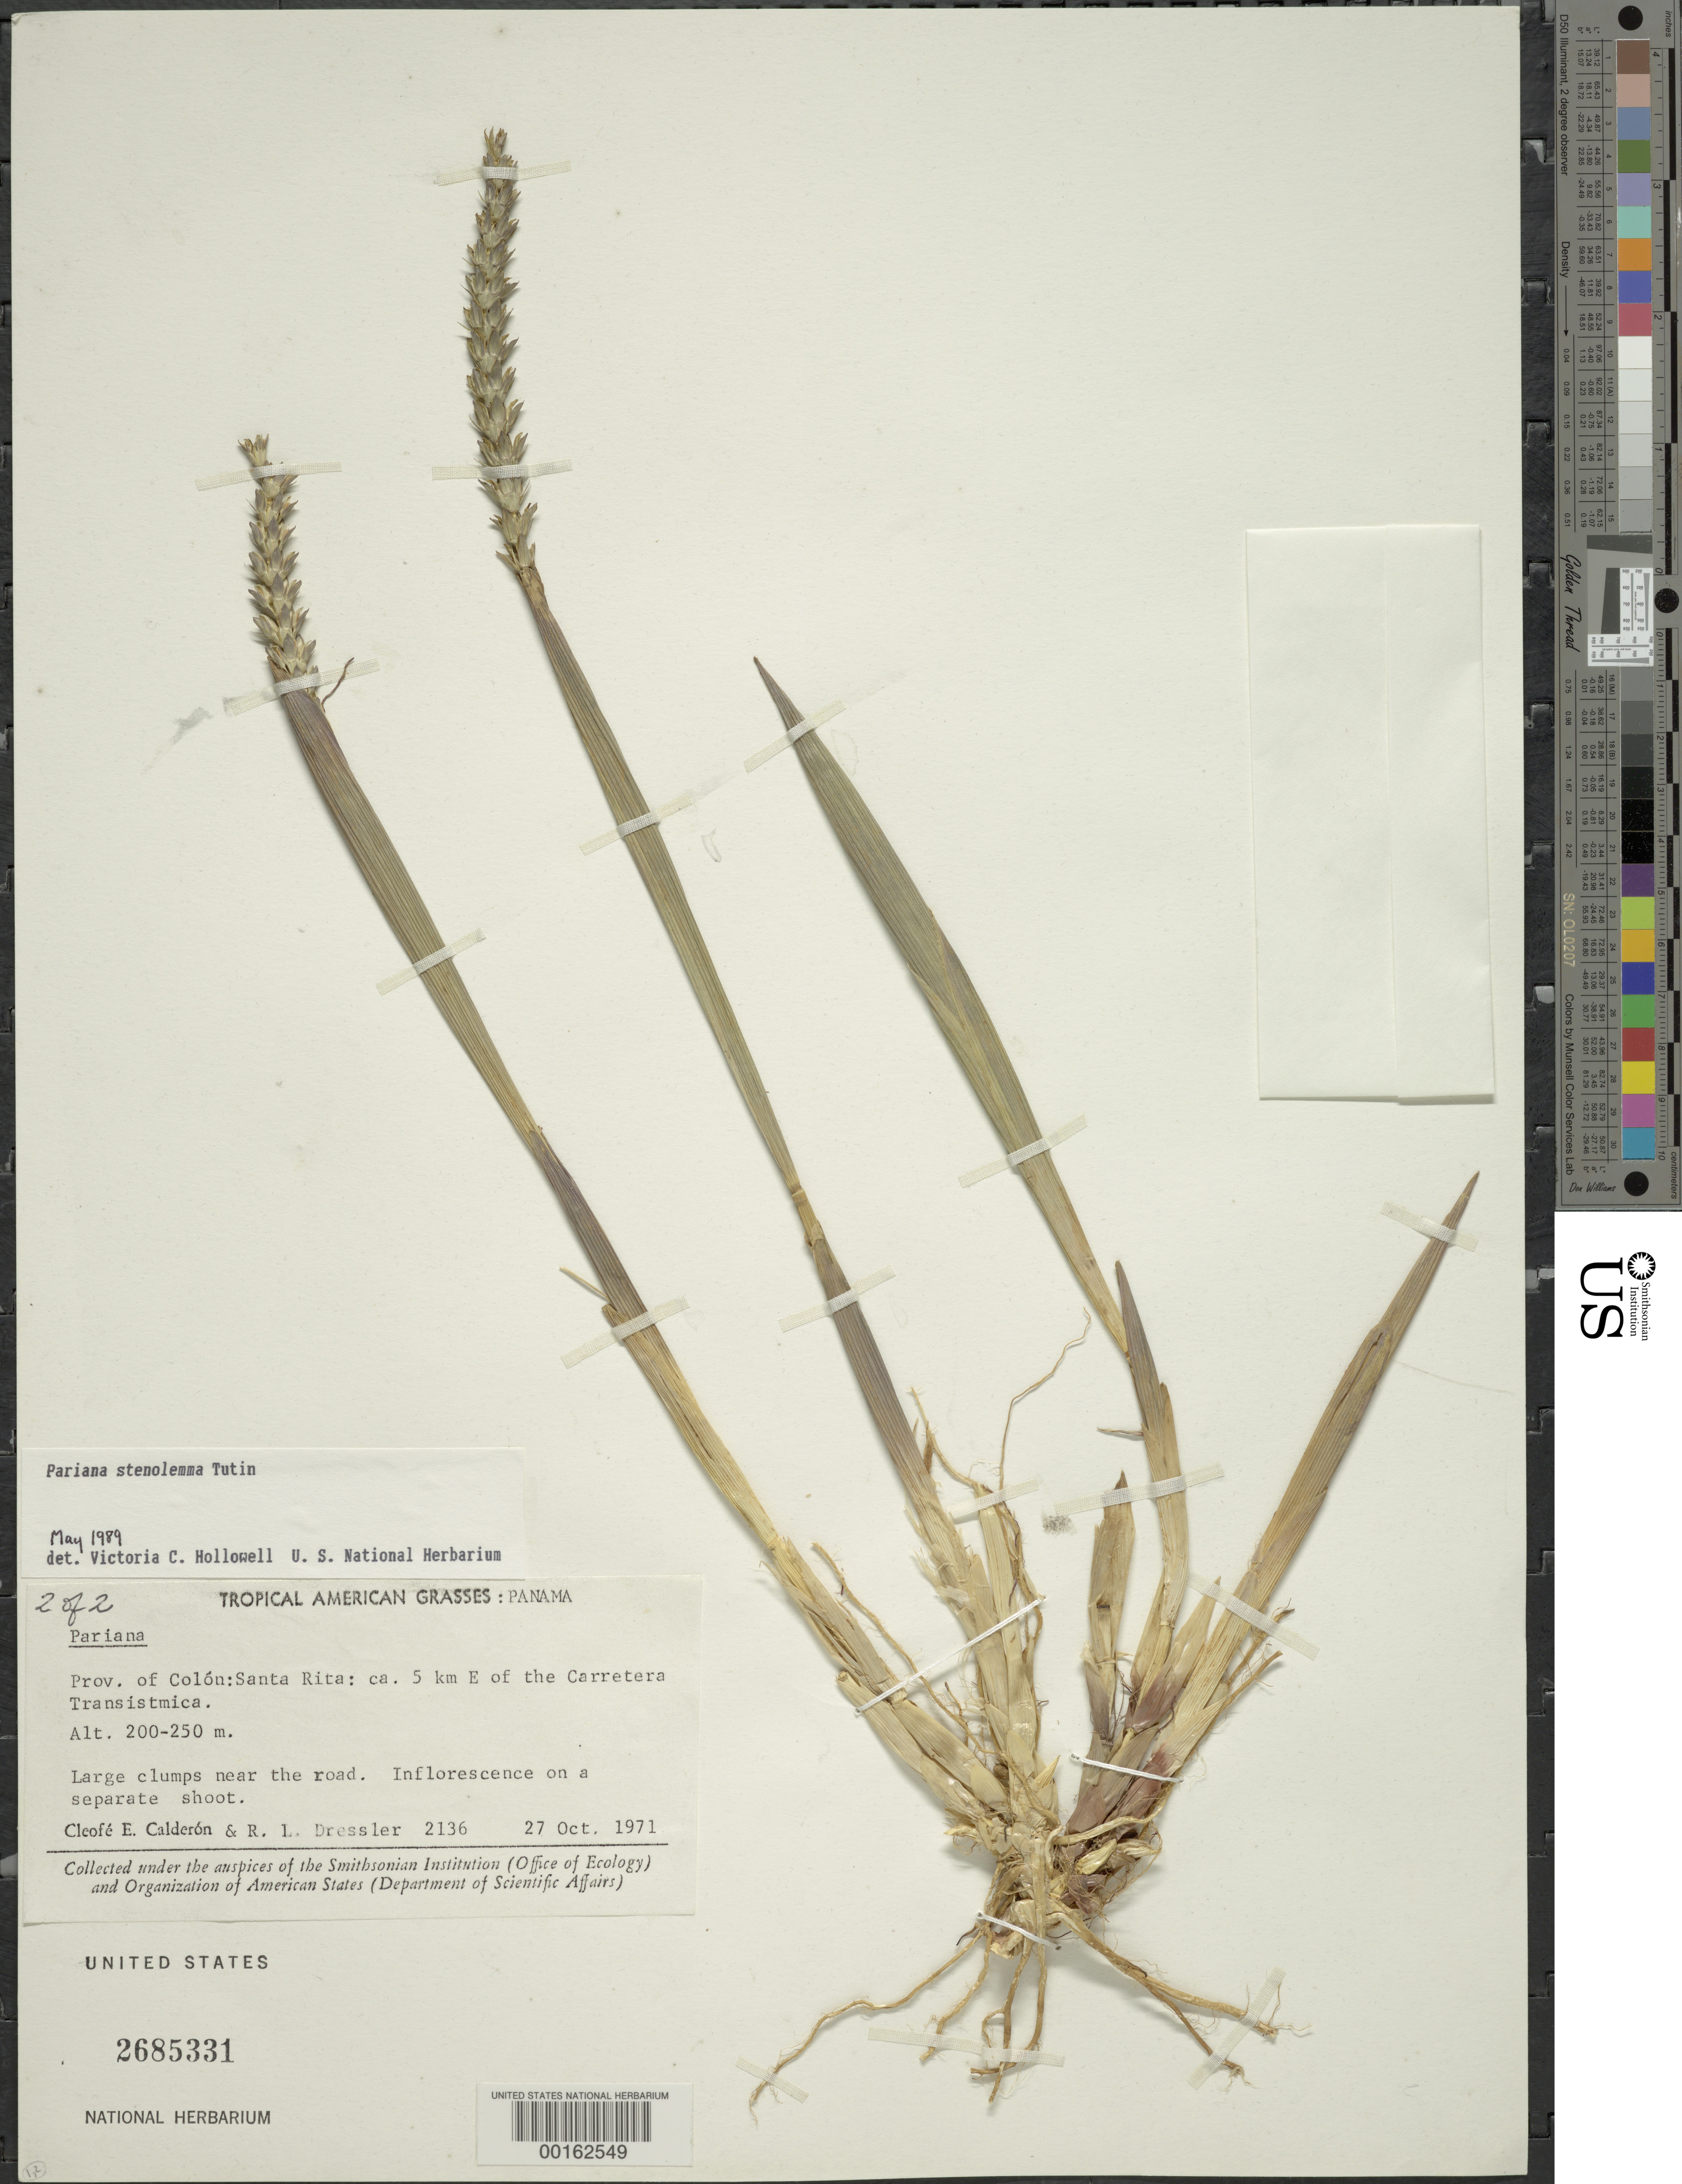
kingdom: Plantae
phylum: Tracheophyta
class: Liliopsida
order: Poales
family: Poaceae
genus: Pariana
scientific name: Pariana stenolemma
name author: Tutin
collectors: C. E. Calderón & R. Dressler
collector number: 2136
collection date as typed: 27 Oct 1971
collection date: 1971-10-27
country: Panama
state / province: Colón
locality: Santa Rita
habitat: Large clumps near the road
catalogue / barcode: US 2685331